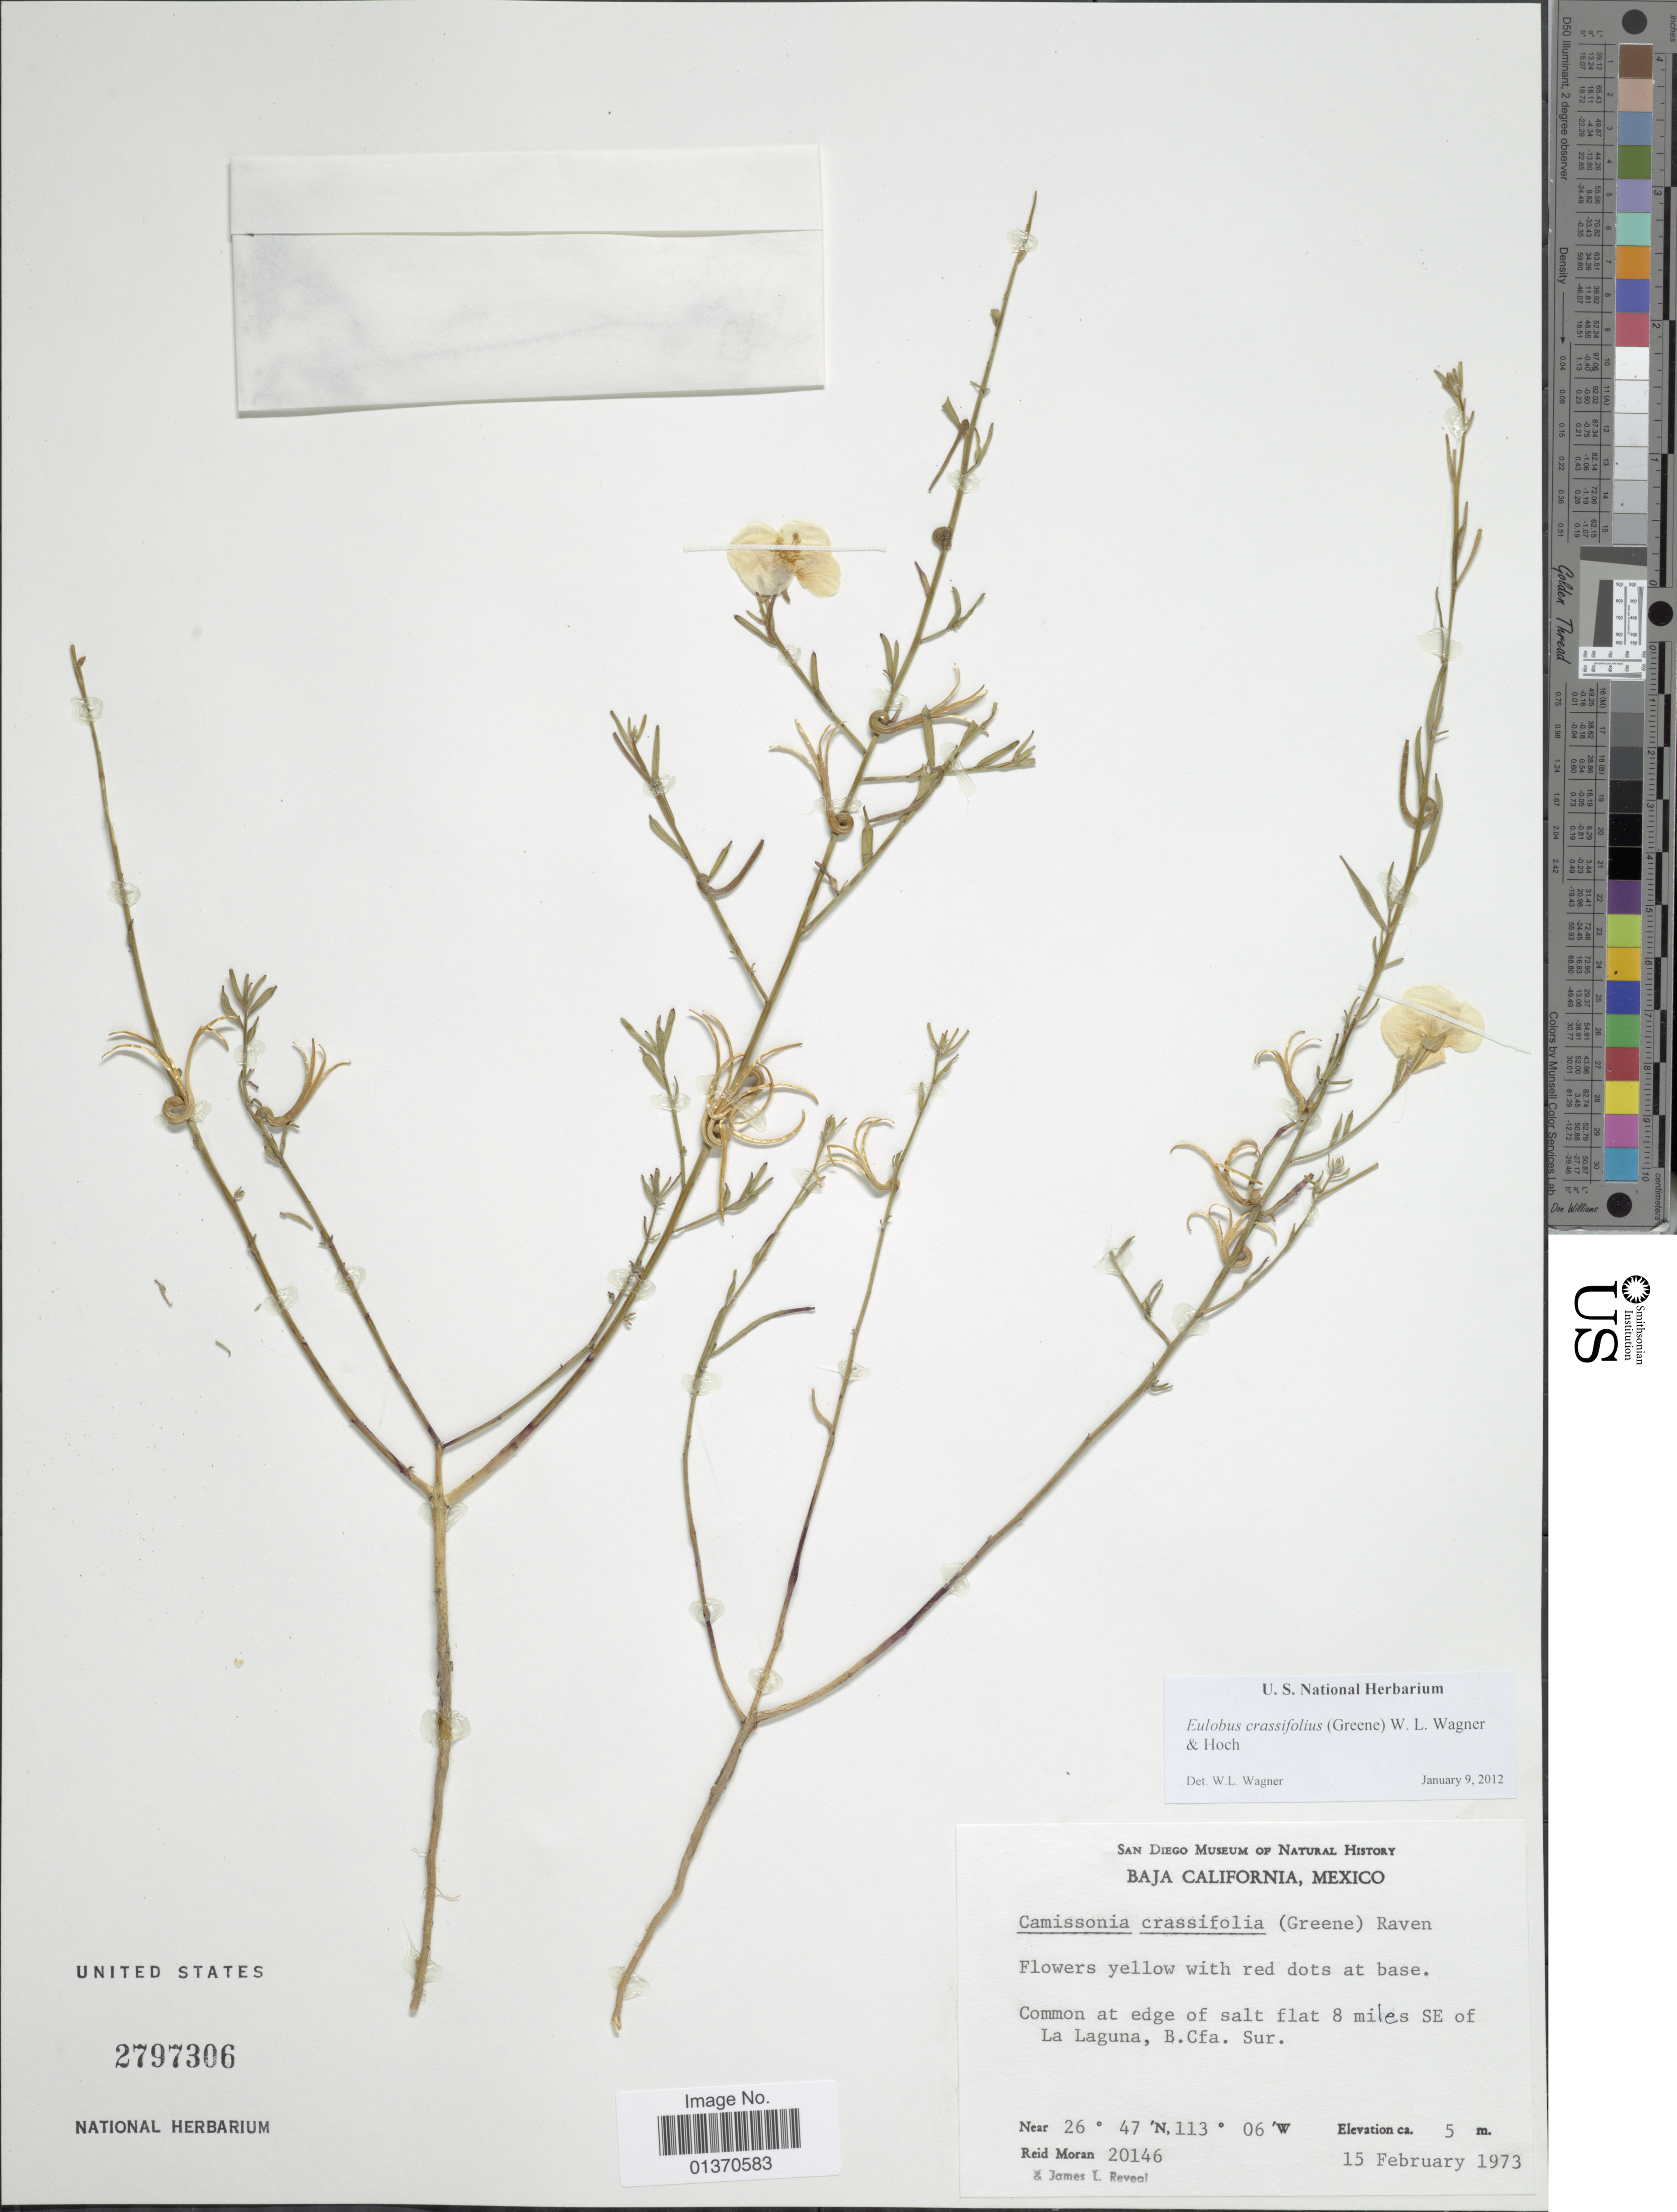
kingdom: Plantae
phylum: Tracheophyta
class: Magnoliopsida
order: Myrtales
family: Onagraceae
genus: Eulobus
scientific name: Eulobus crassifolius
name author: (Greene) W.L. Wagner & Hoch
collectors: R. Moran & J. L. Reveal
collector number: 20146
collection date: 1973-02-15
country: Mexico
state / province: Baja California Sur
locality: Common at edge of salt flat 8 miles NE of La Laguna, B. Cfa. Sur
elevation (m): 5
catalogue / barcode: US 2797306